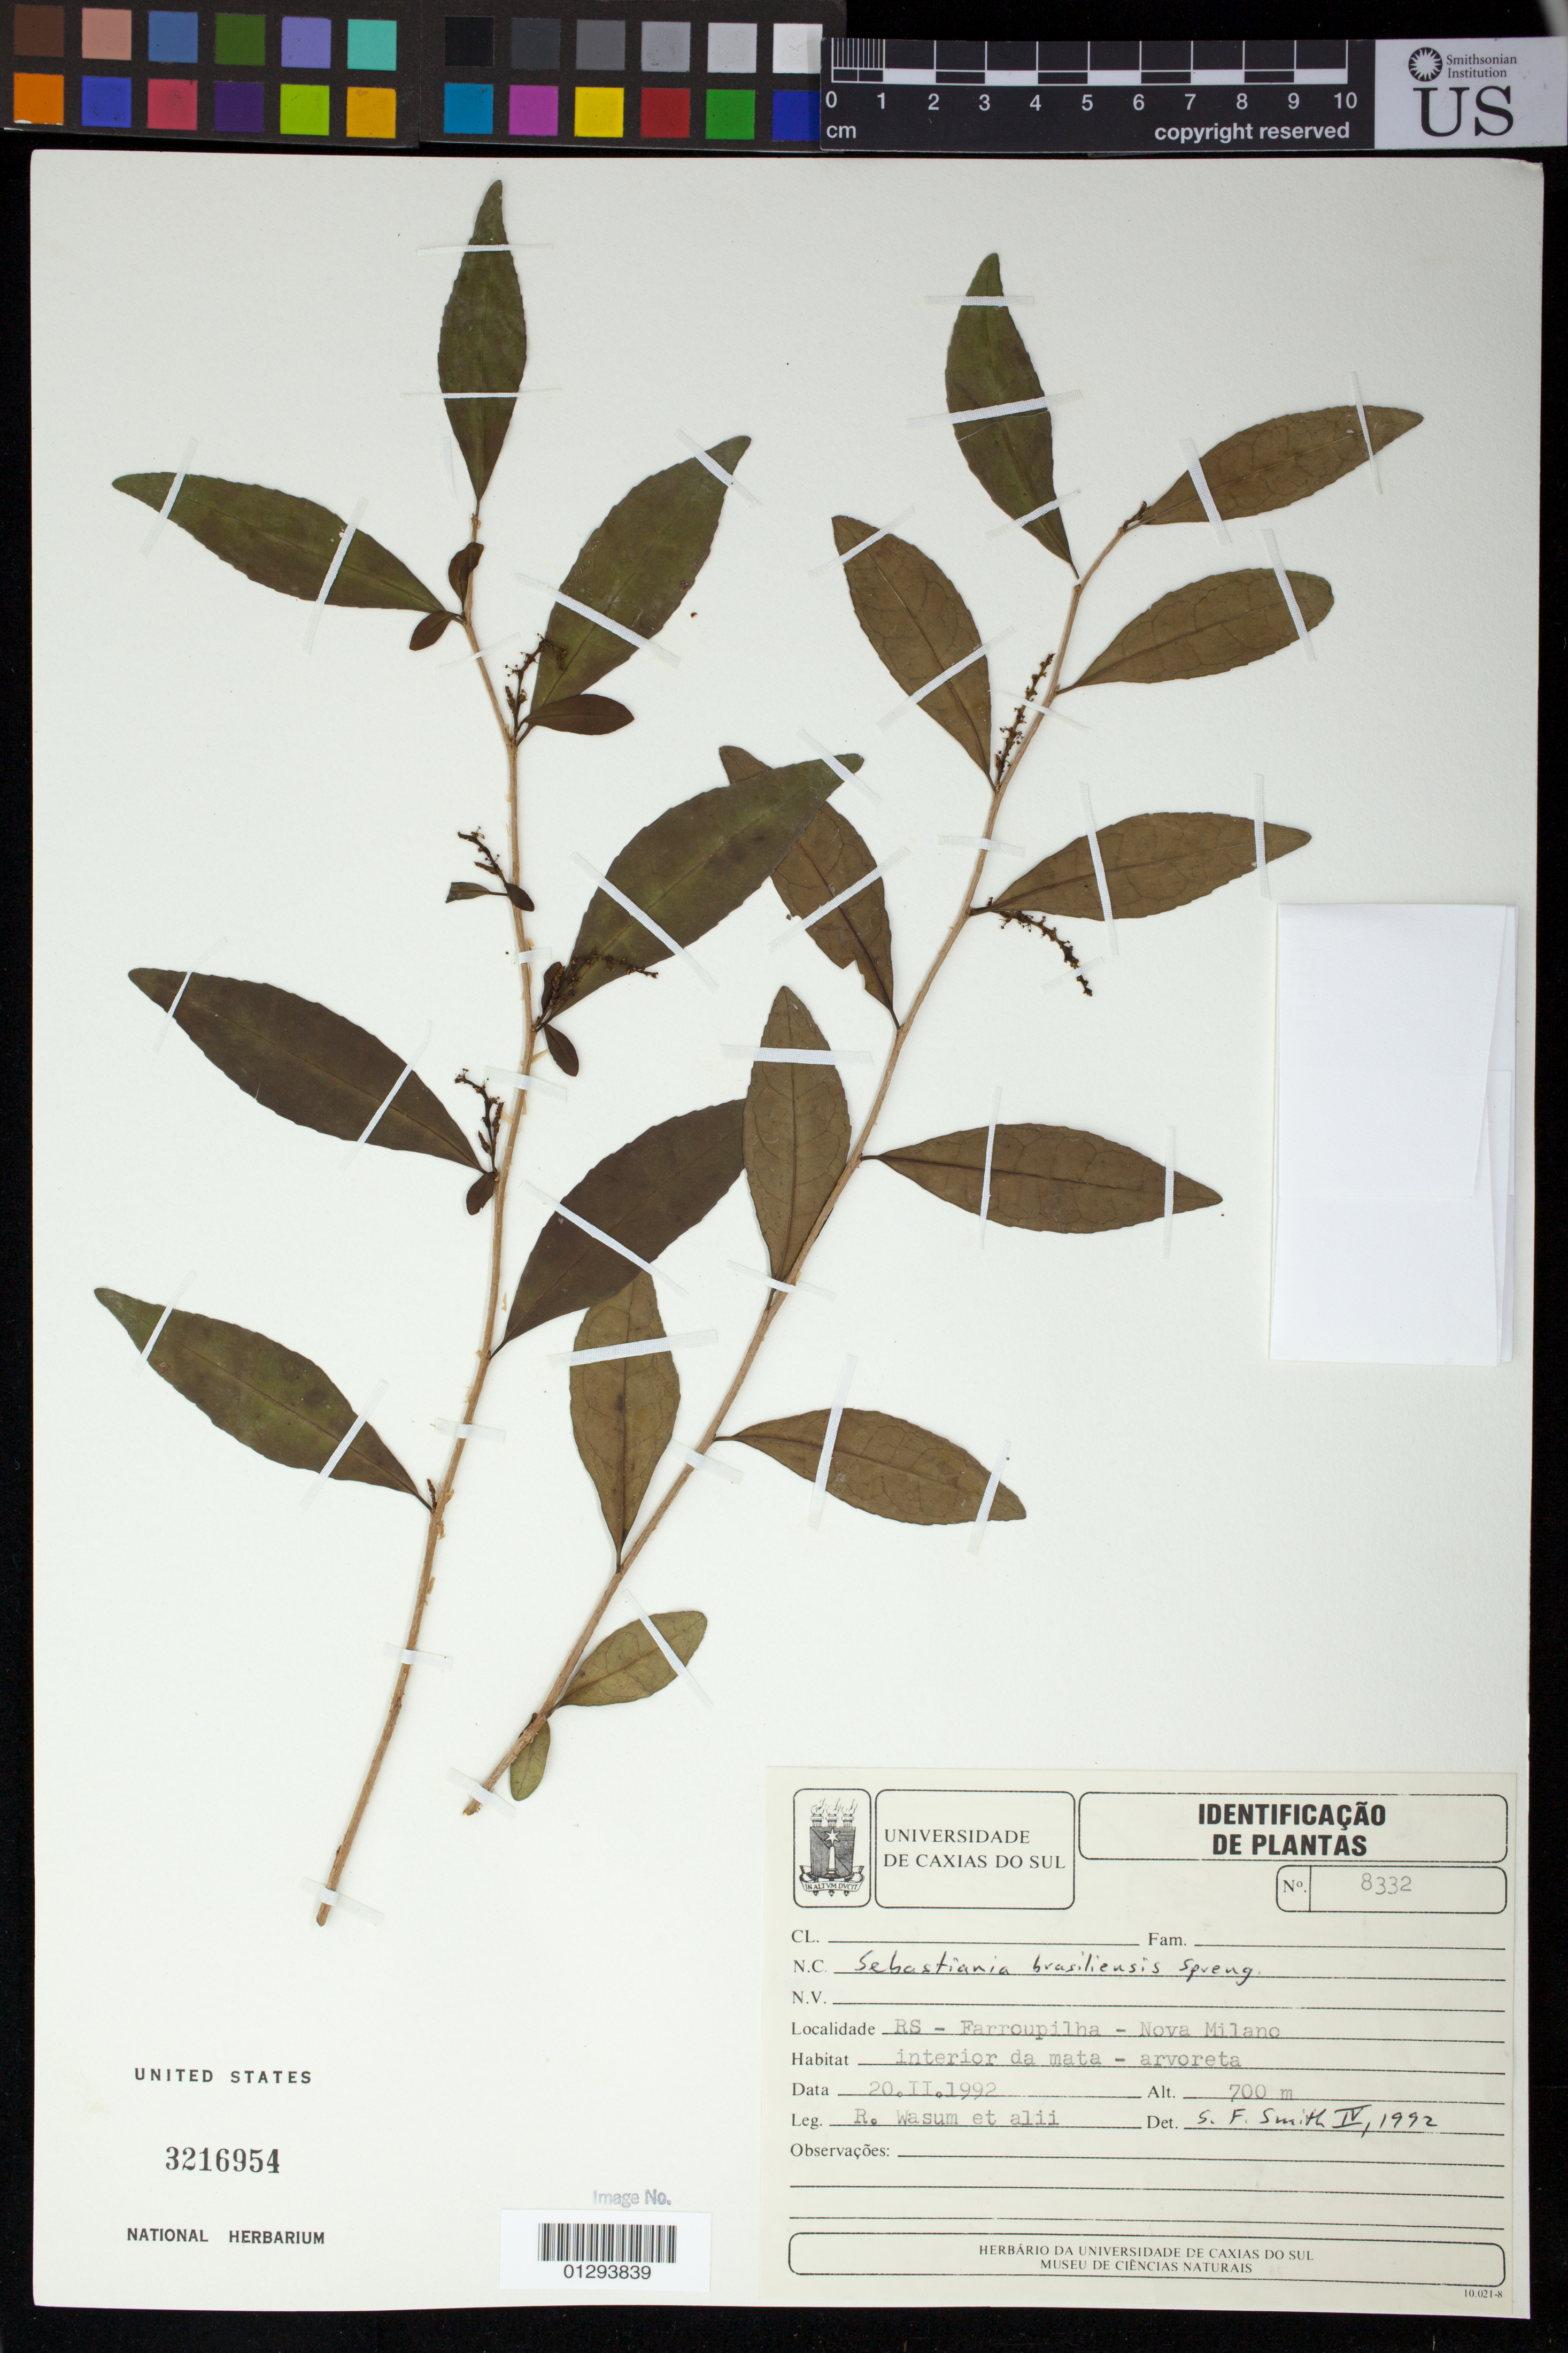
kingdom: Plantae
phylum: Tracheophyta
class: Magnoliopsida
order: Malpighiales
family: Euphorbiaceae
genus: Sebastiania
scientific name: Sebastiania brasiliensis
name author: Spreng.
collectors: R. Wasum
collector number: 8332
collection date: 1992-02-20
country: Brazil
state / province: Rio Grande do Sul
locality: Farroupilha - Nova Milano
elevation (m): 700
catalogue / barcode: US 3216954